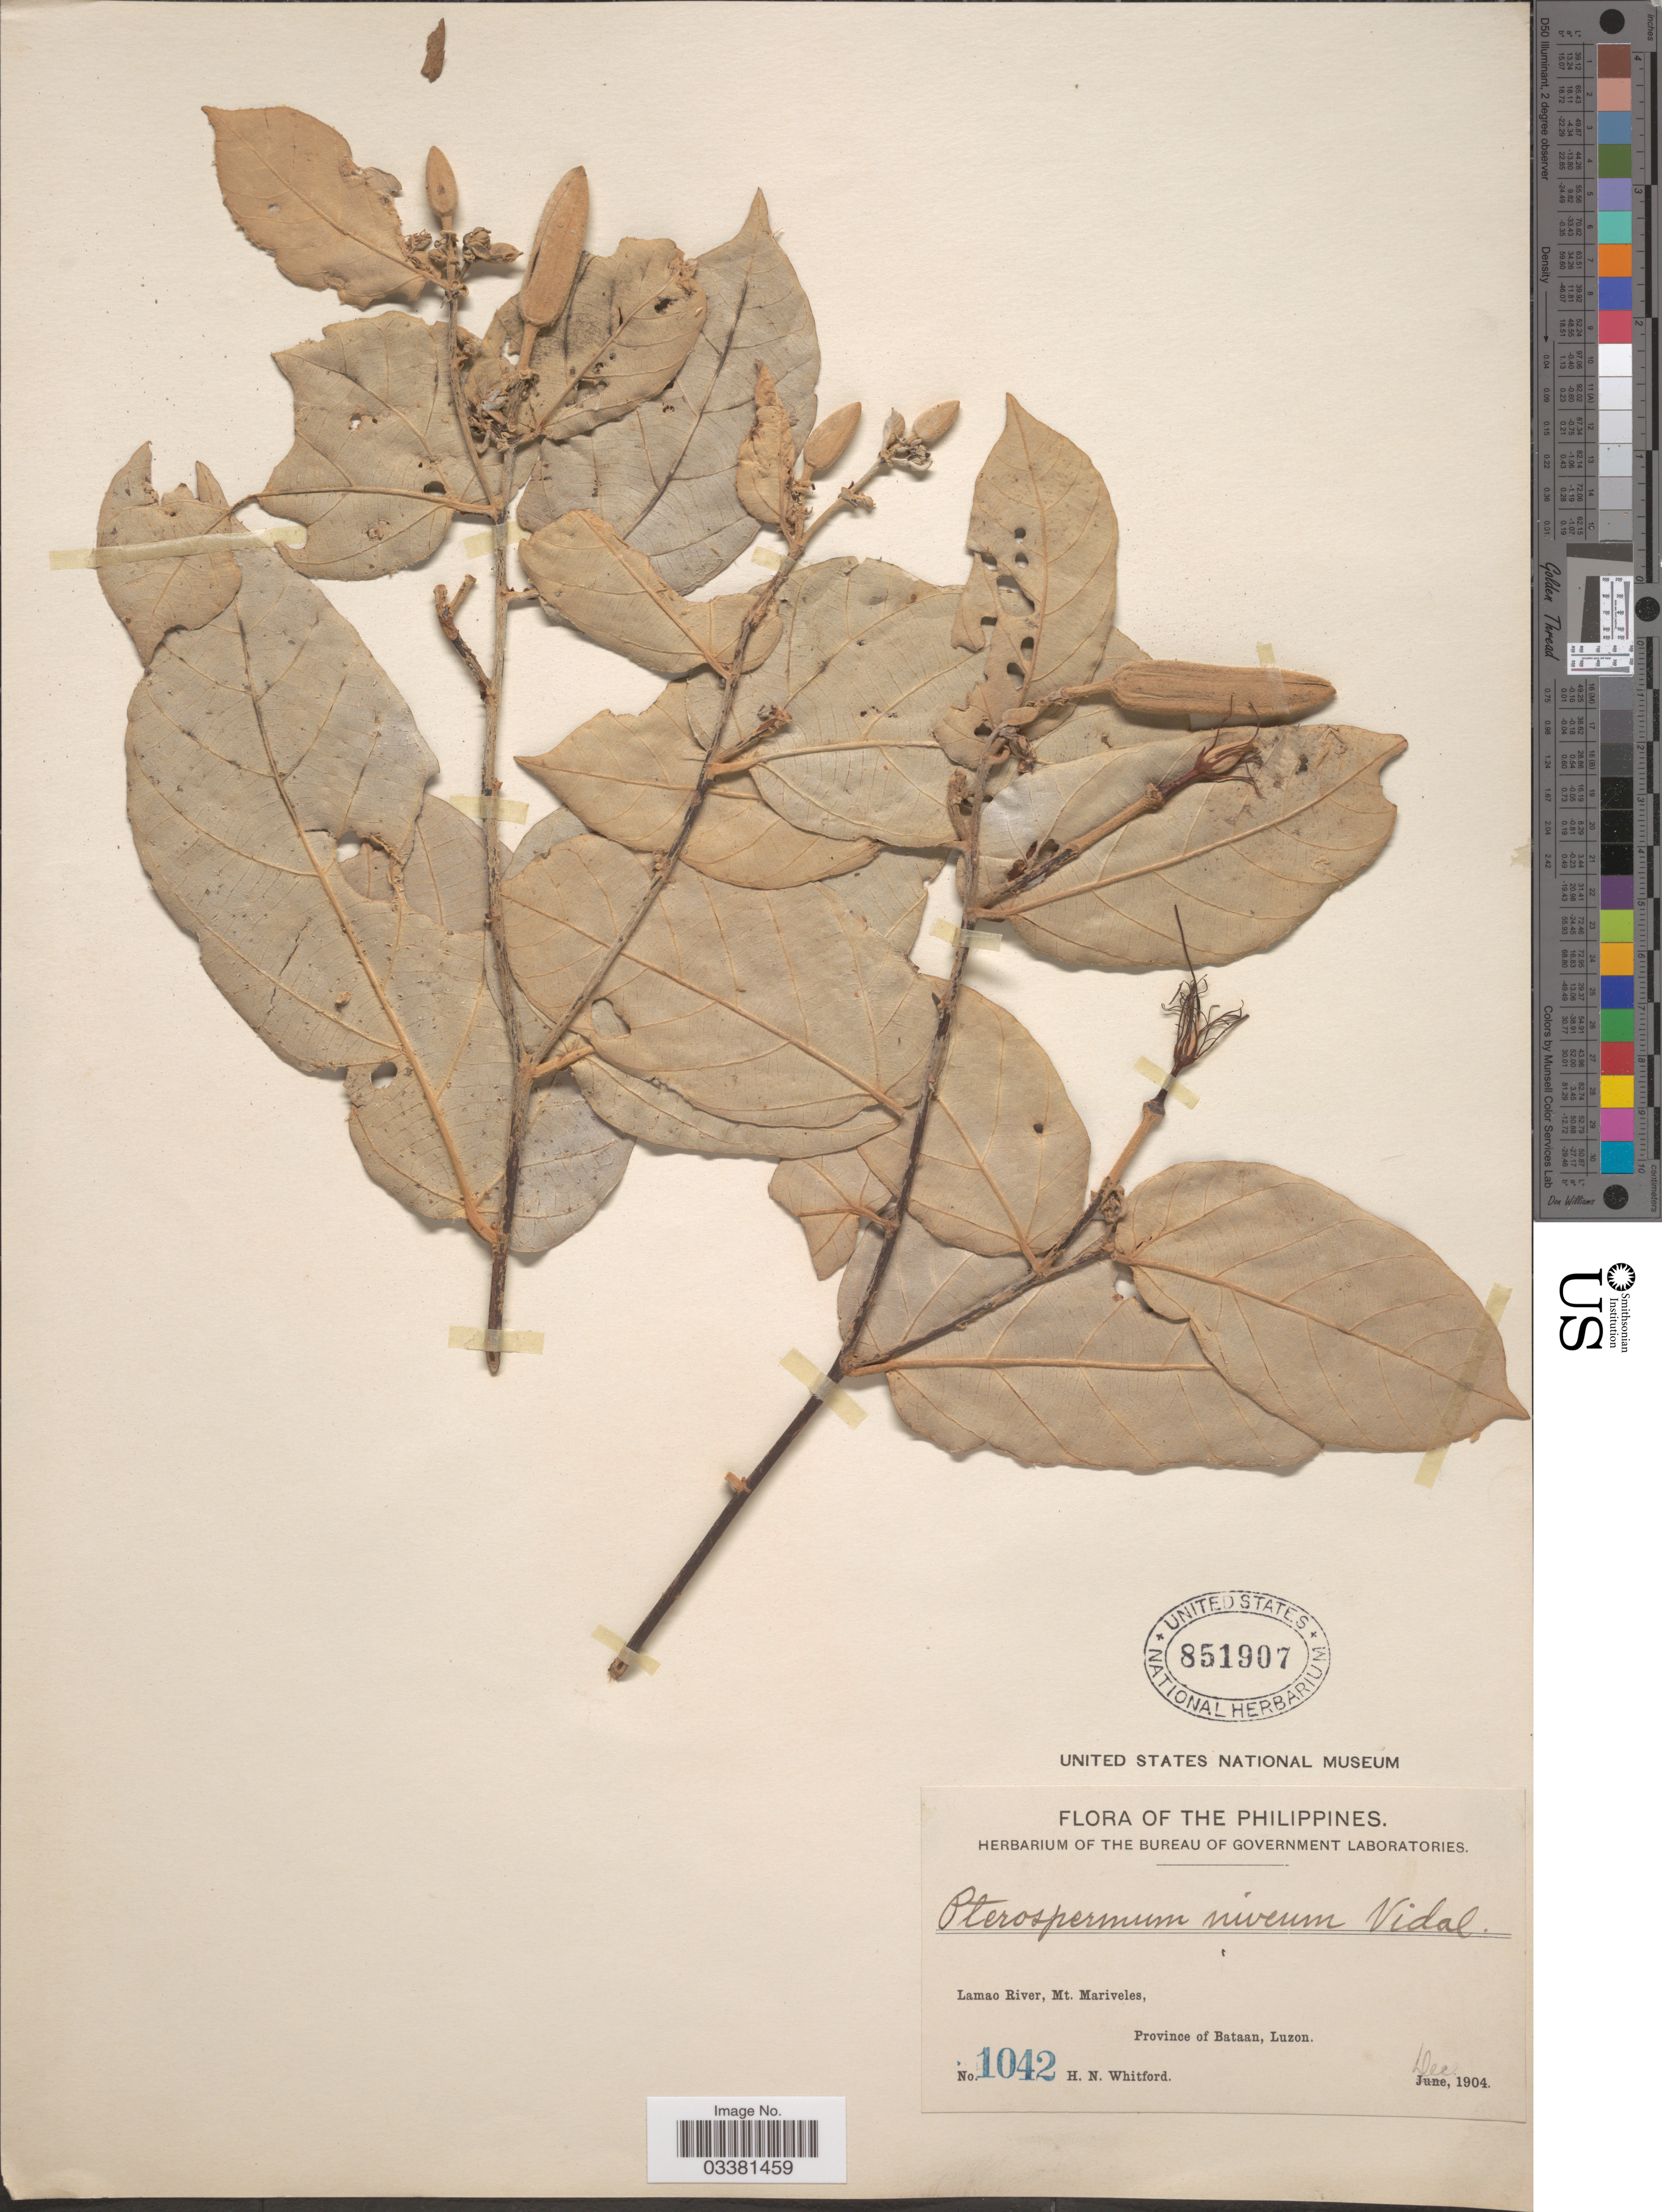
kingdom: Plantae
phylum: Tracheophyta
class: Magnoliopsida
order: Malvales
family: Malvaceae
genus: Pterospermum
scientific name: Pterospermum niveum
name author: S. Vidal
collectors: H. N. Whitford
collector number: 1042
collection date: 1904-12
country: Philippines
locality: Lamao River, Mt. Mariveles, Province of Bataan, Luzon.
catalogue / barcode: US 851907